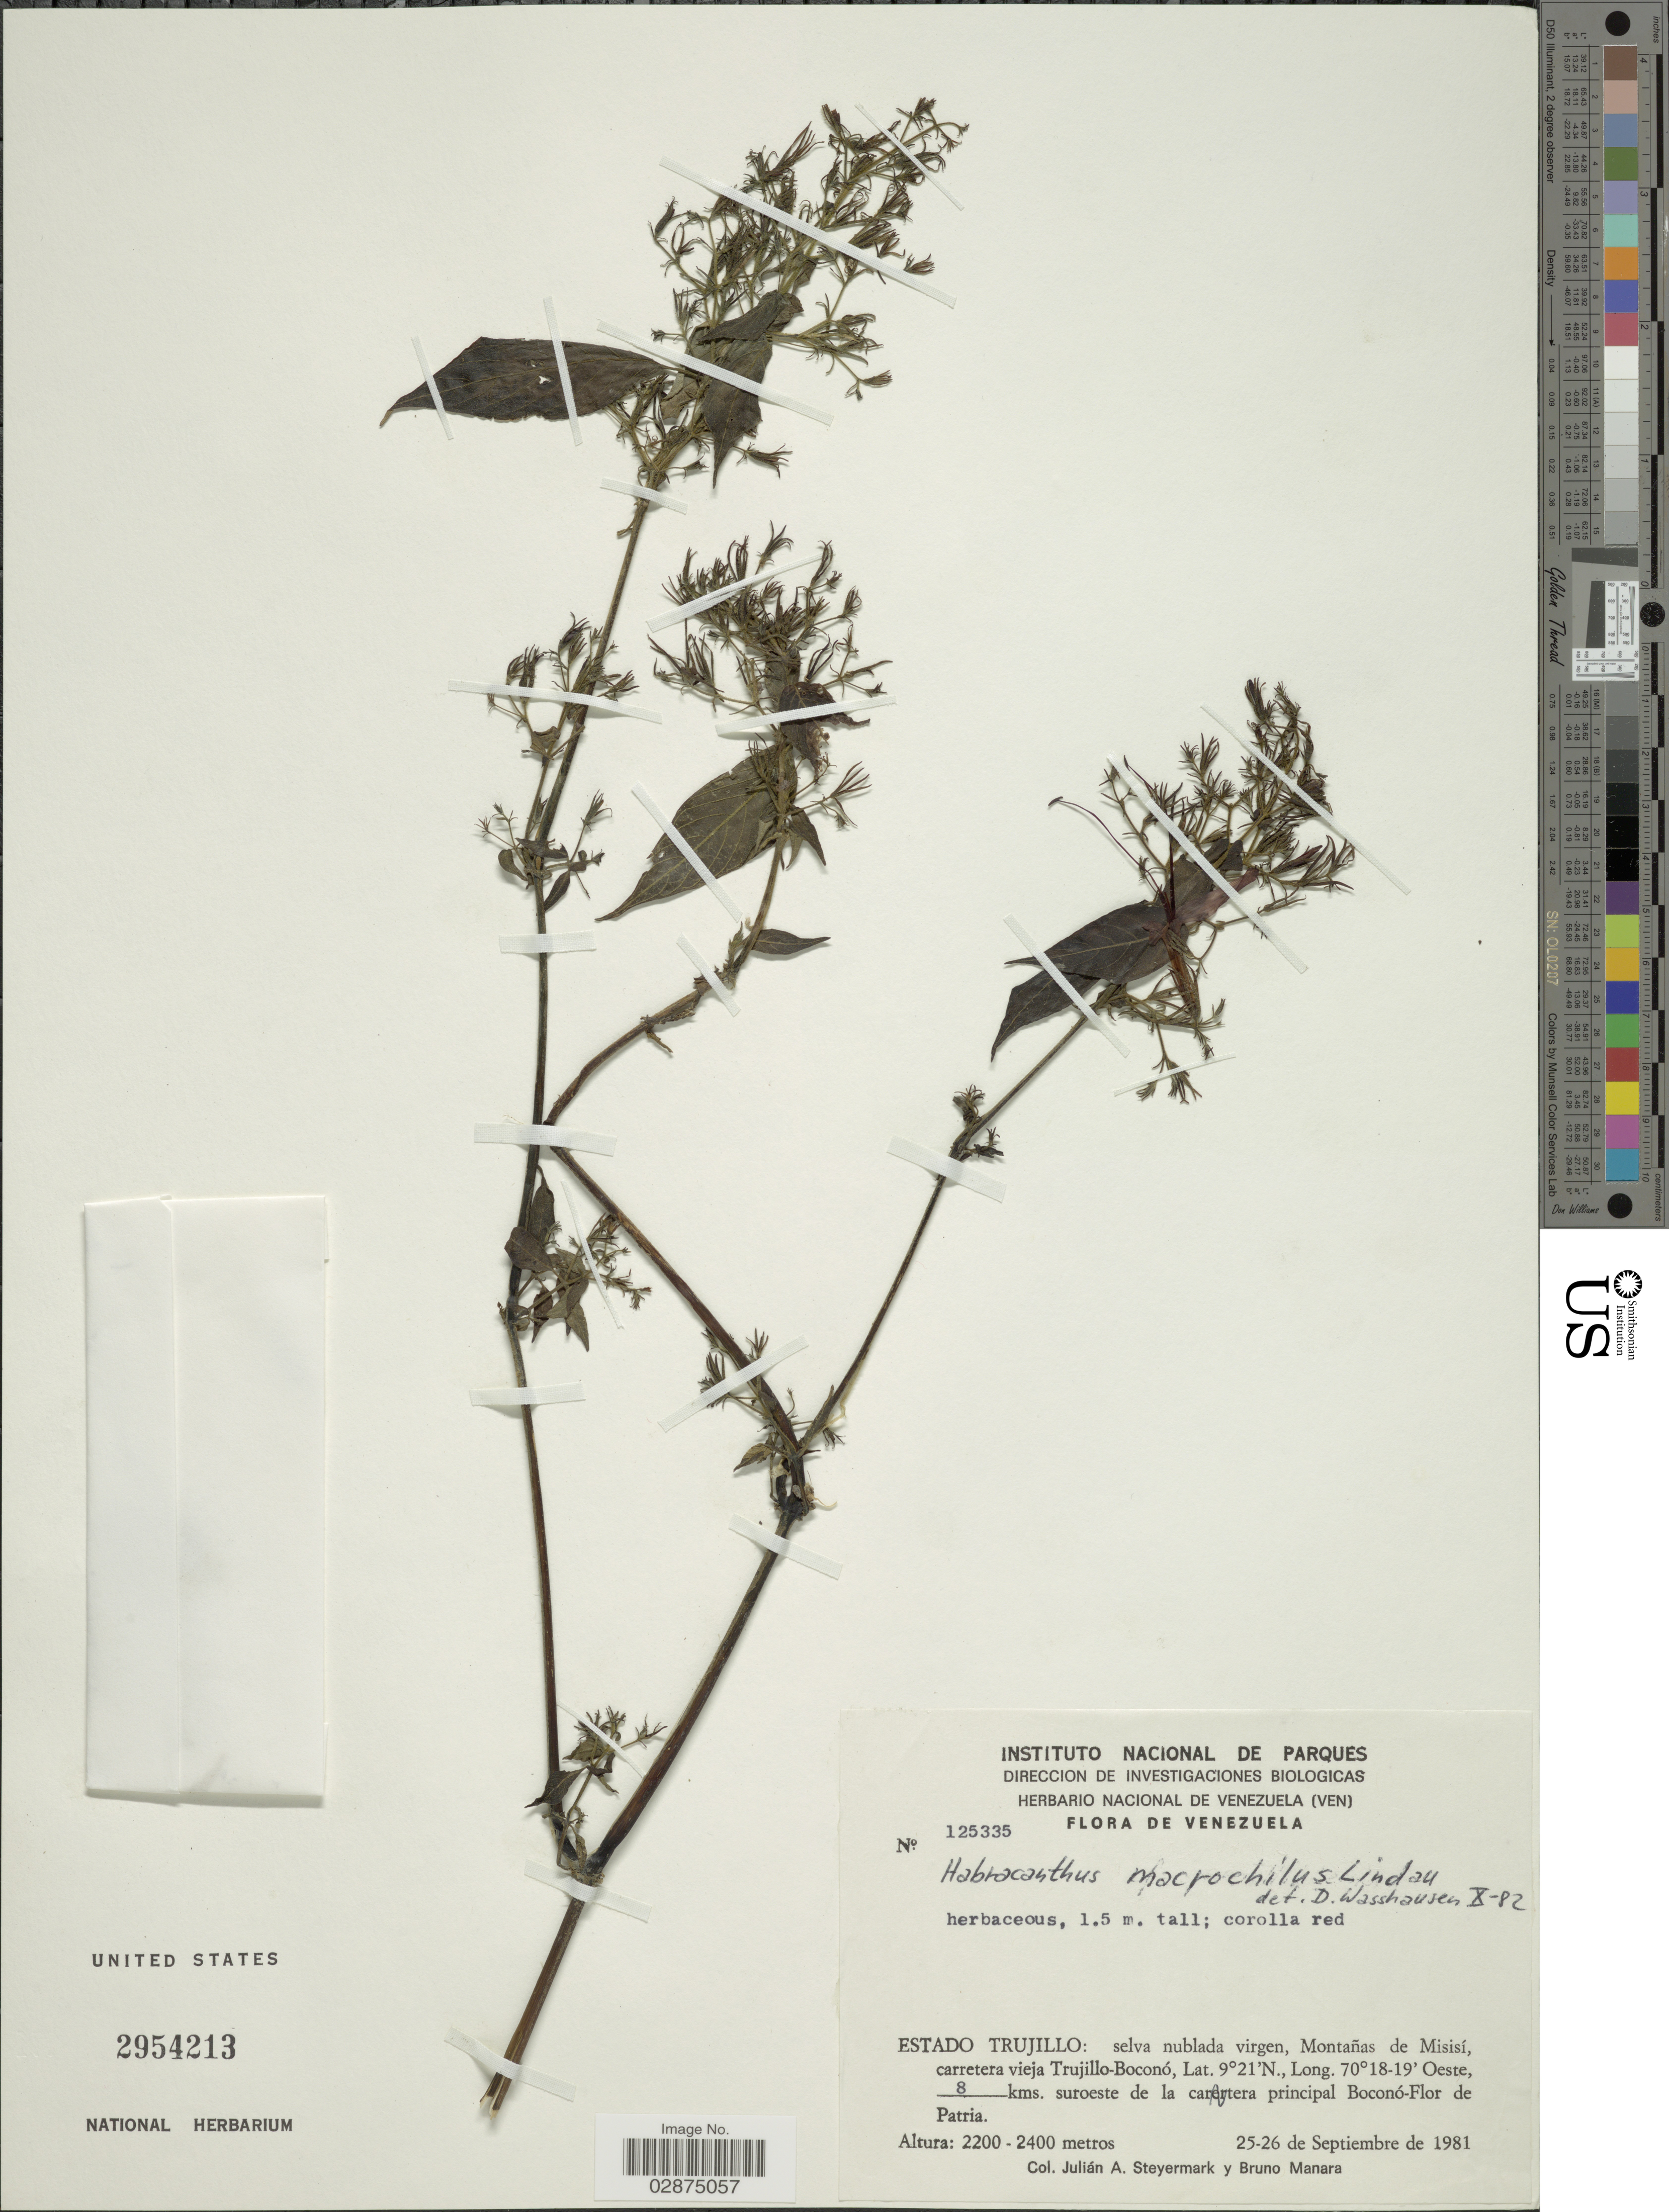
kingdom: Plantae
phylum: Tracheophyta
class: Magnoliopsida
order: Lamiales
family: Acanthaceae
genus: Habracanthus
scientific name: Habracanthus macrochilus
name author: Lindau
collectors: J. Steyermark & B. Manara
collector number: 125335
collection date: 1981-09-25/1981-09-26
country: Venezuela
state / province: Trujillo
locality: Estado Trujillo: selva nublada virgen, Montañas de Misisí, carretera vieja Trujillo-Boconó, 8 kms. suroeste de la principal Boconó-Flor de Patria.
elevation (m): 2200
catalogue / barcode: US 2954213